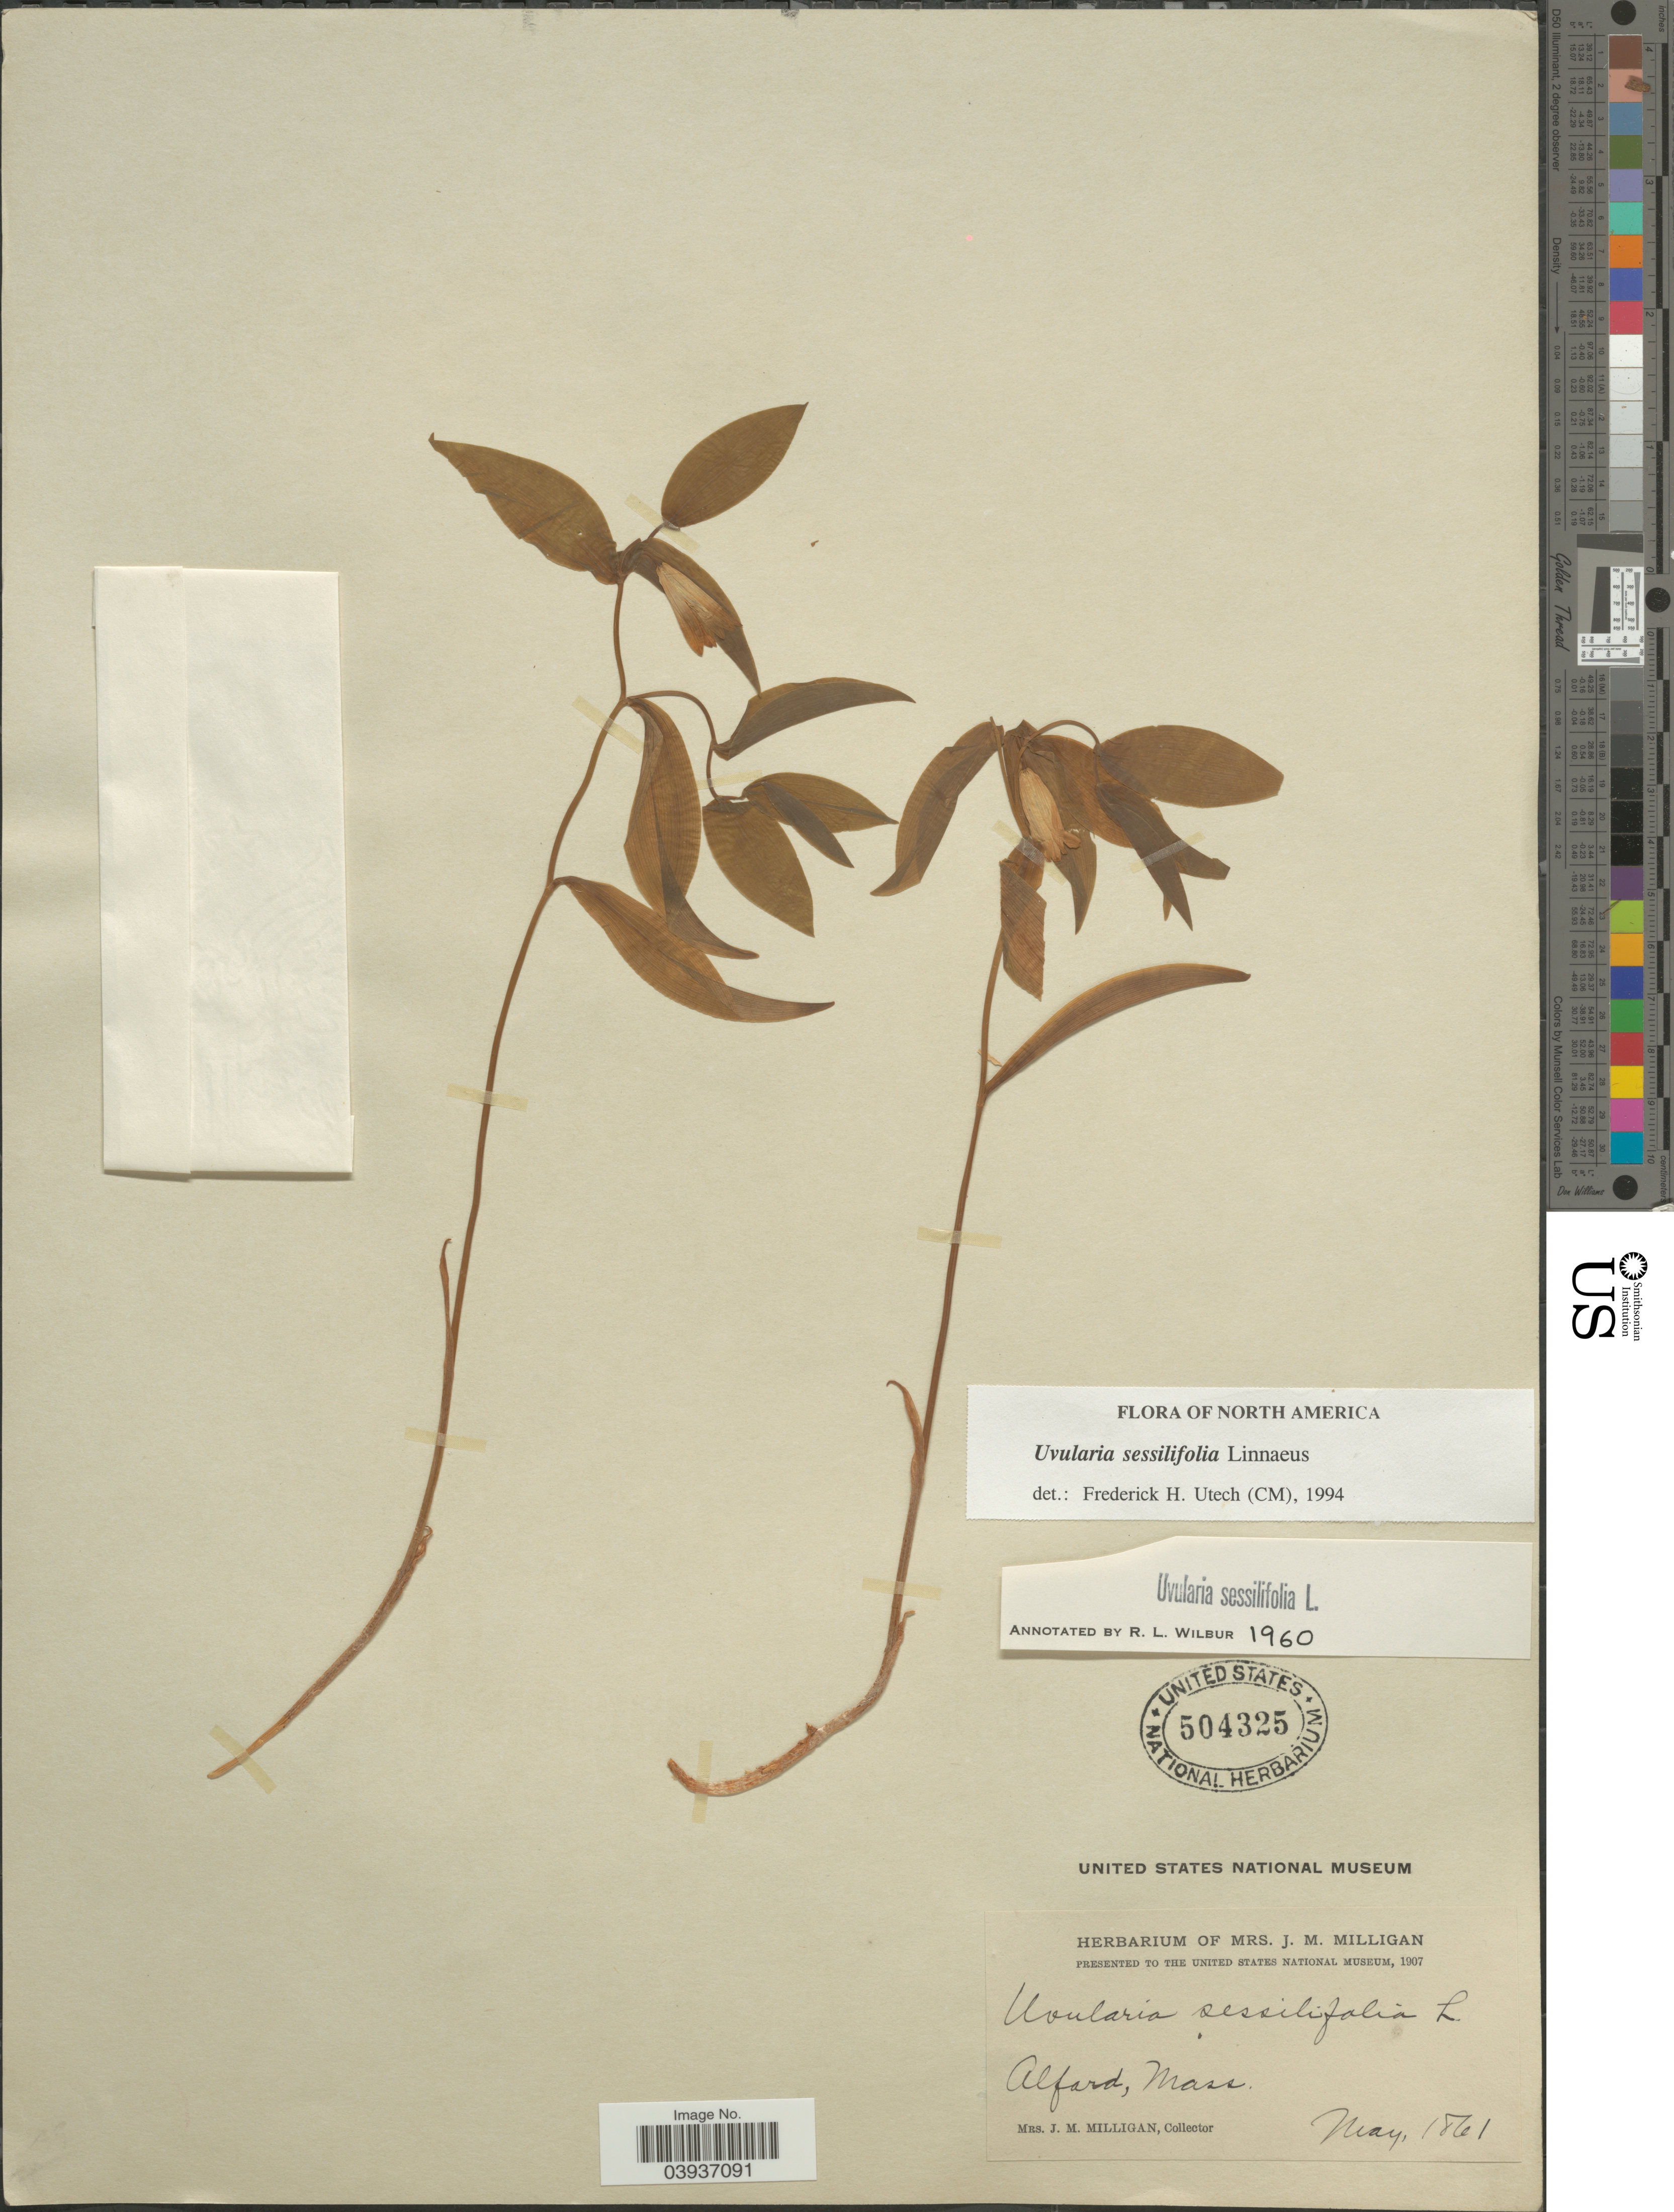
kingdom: Plantae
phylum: Tracheophyta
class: Liliopsida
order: Liliales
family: Colchicaceae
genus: Uvularia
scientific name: Uvularia sessilifolia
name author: L.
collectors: J. Milligan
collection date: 1861-05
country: United States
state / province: Massachusetts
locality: Alfard.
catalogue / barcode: US 504325